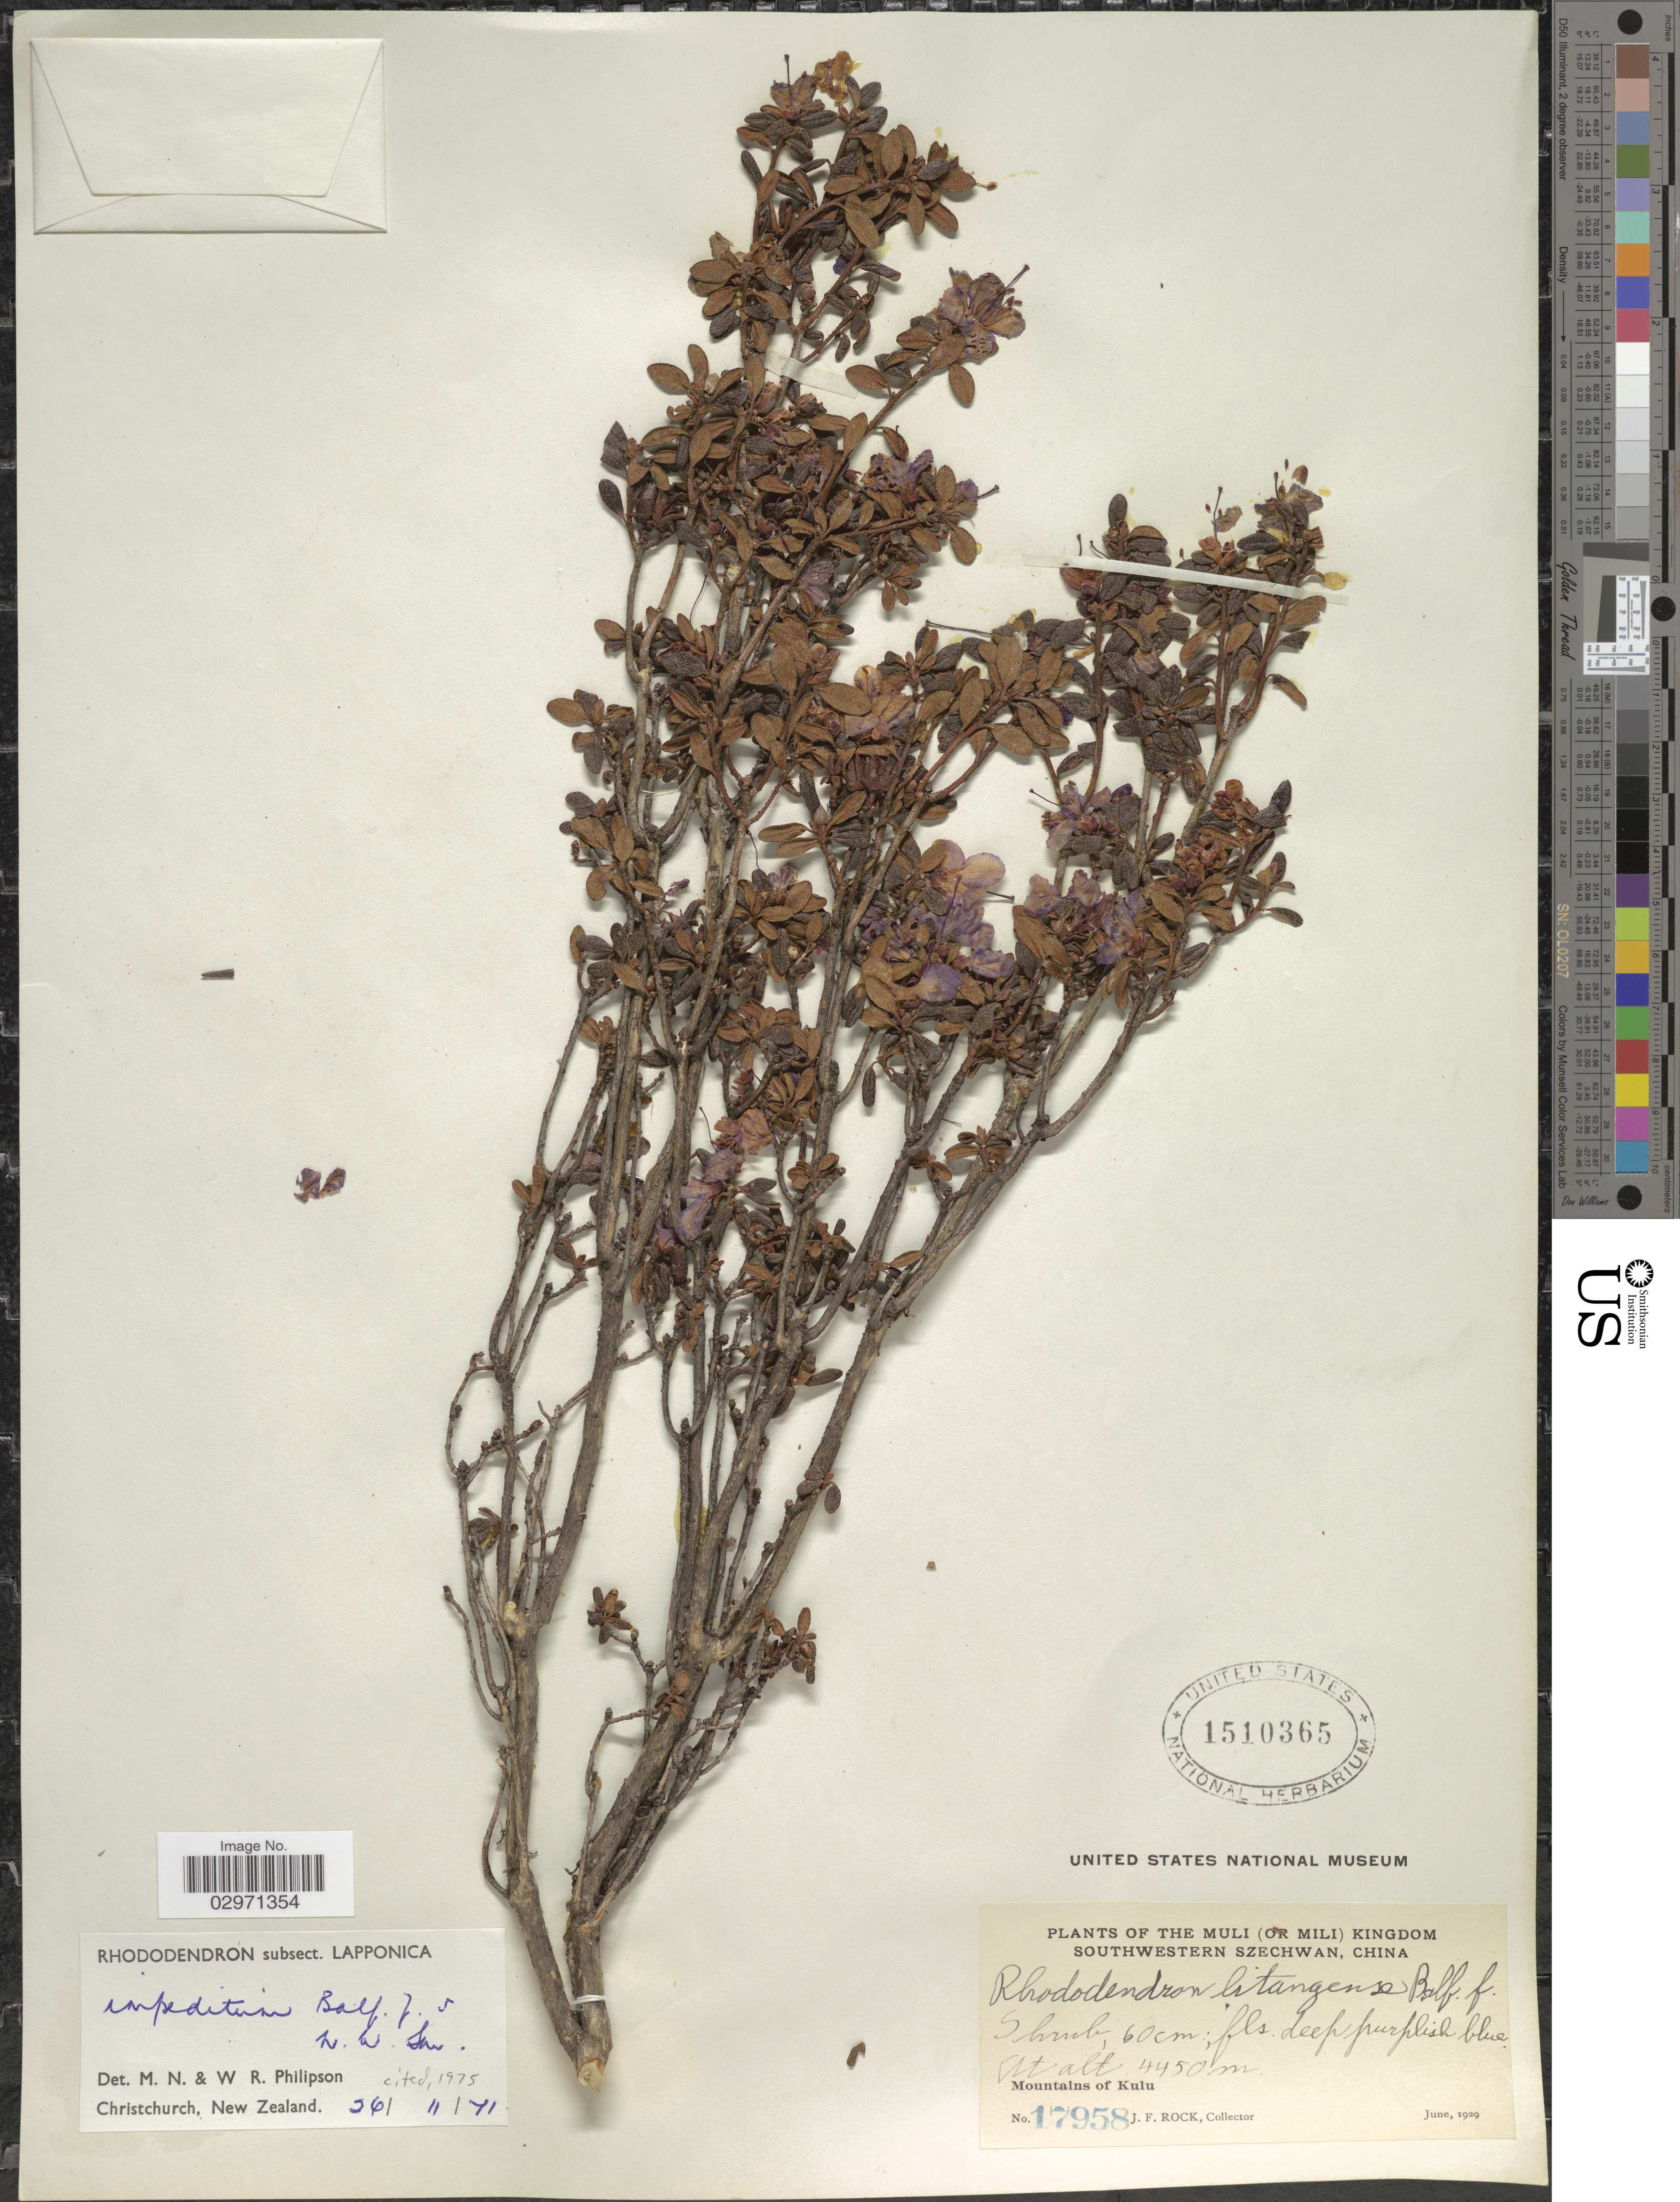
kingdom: Plantae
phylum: Tracheophyta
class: Magnoliopsida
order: Ericales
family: Ericaceae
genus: Rhododendron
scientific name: Rhododendron impeditum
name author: Balf. f. & W.W. Sm.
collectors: J. Rock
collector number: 17958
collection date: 1929-06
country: China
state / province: Sichuan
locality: Muli (Or Mili) Kingdom. Southwestern Szechwan. Mountains of Kulu.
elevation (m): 4450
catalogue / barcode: US 1510365